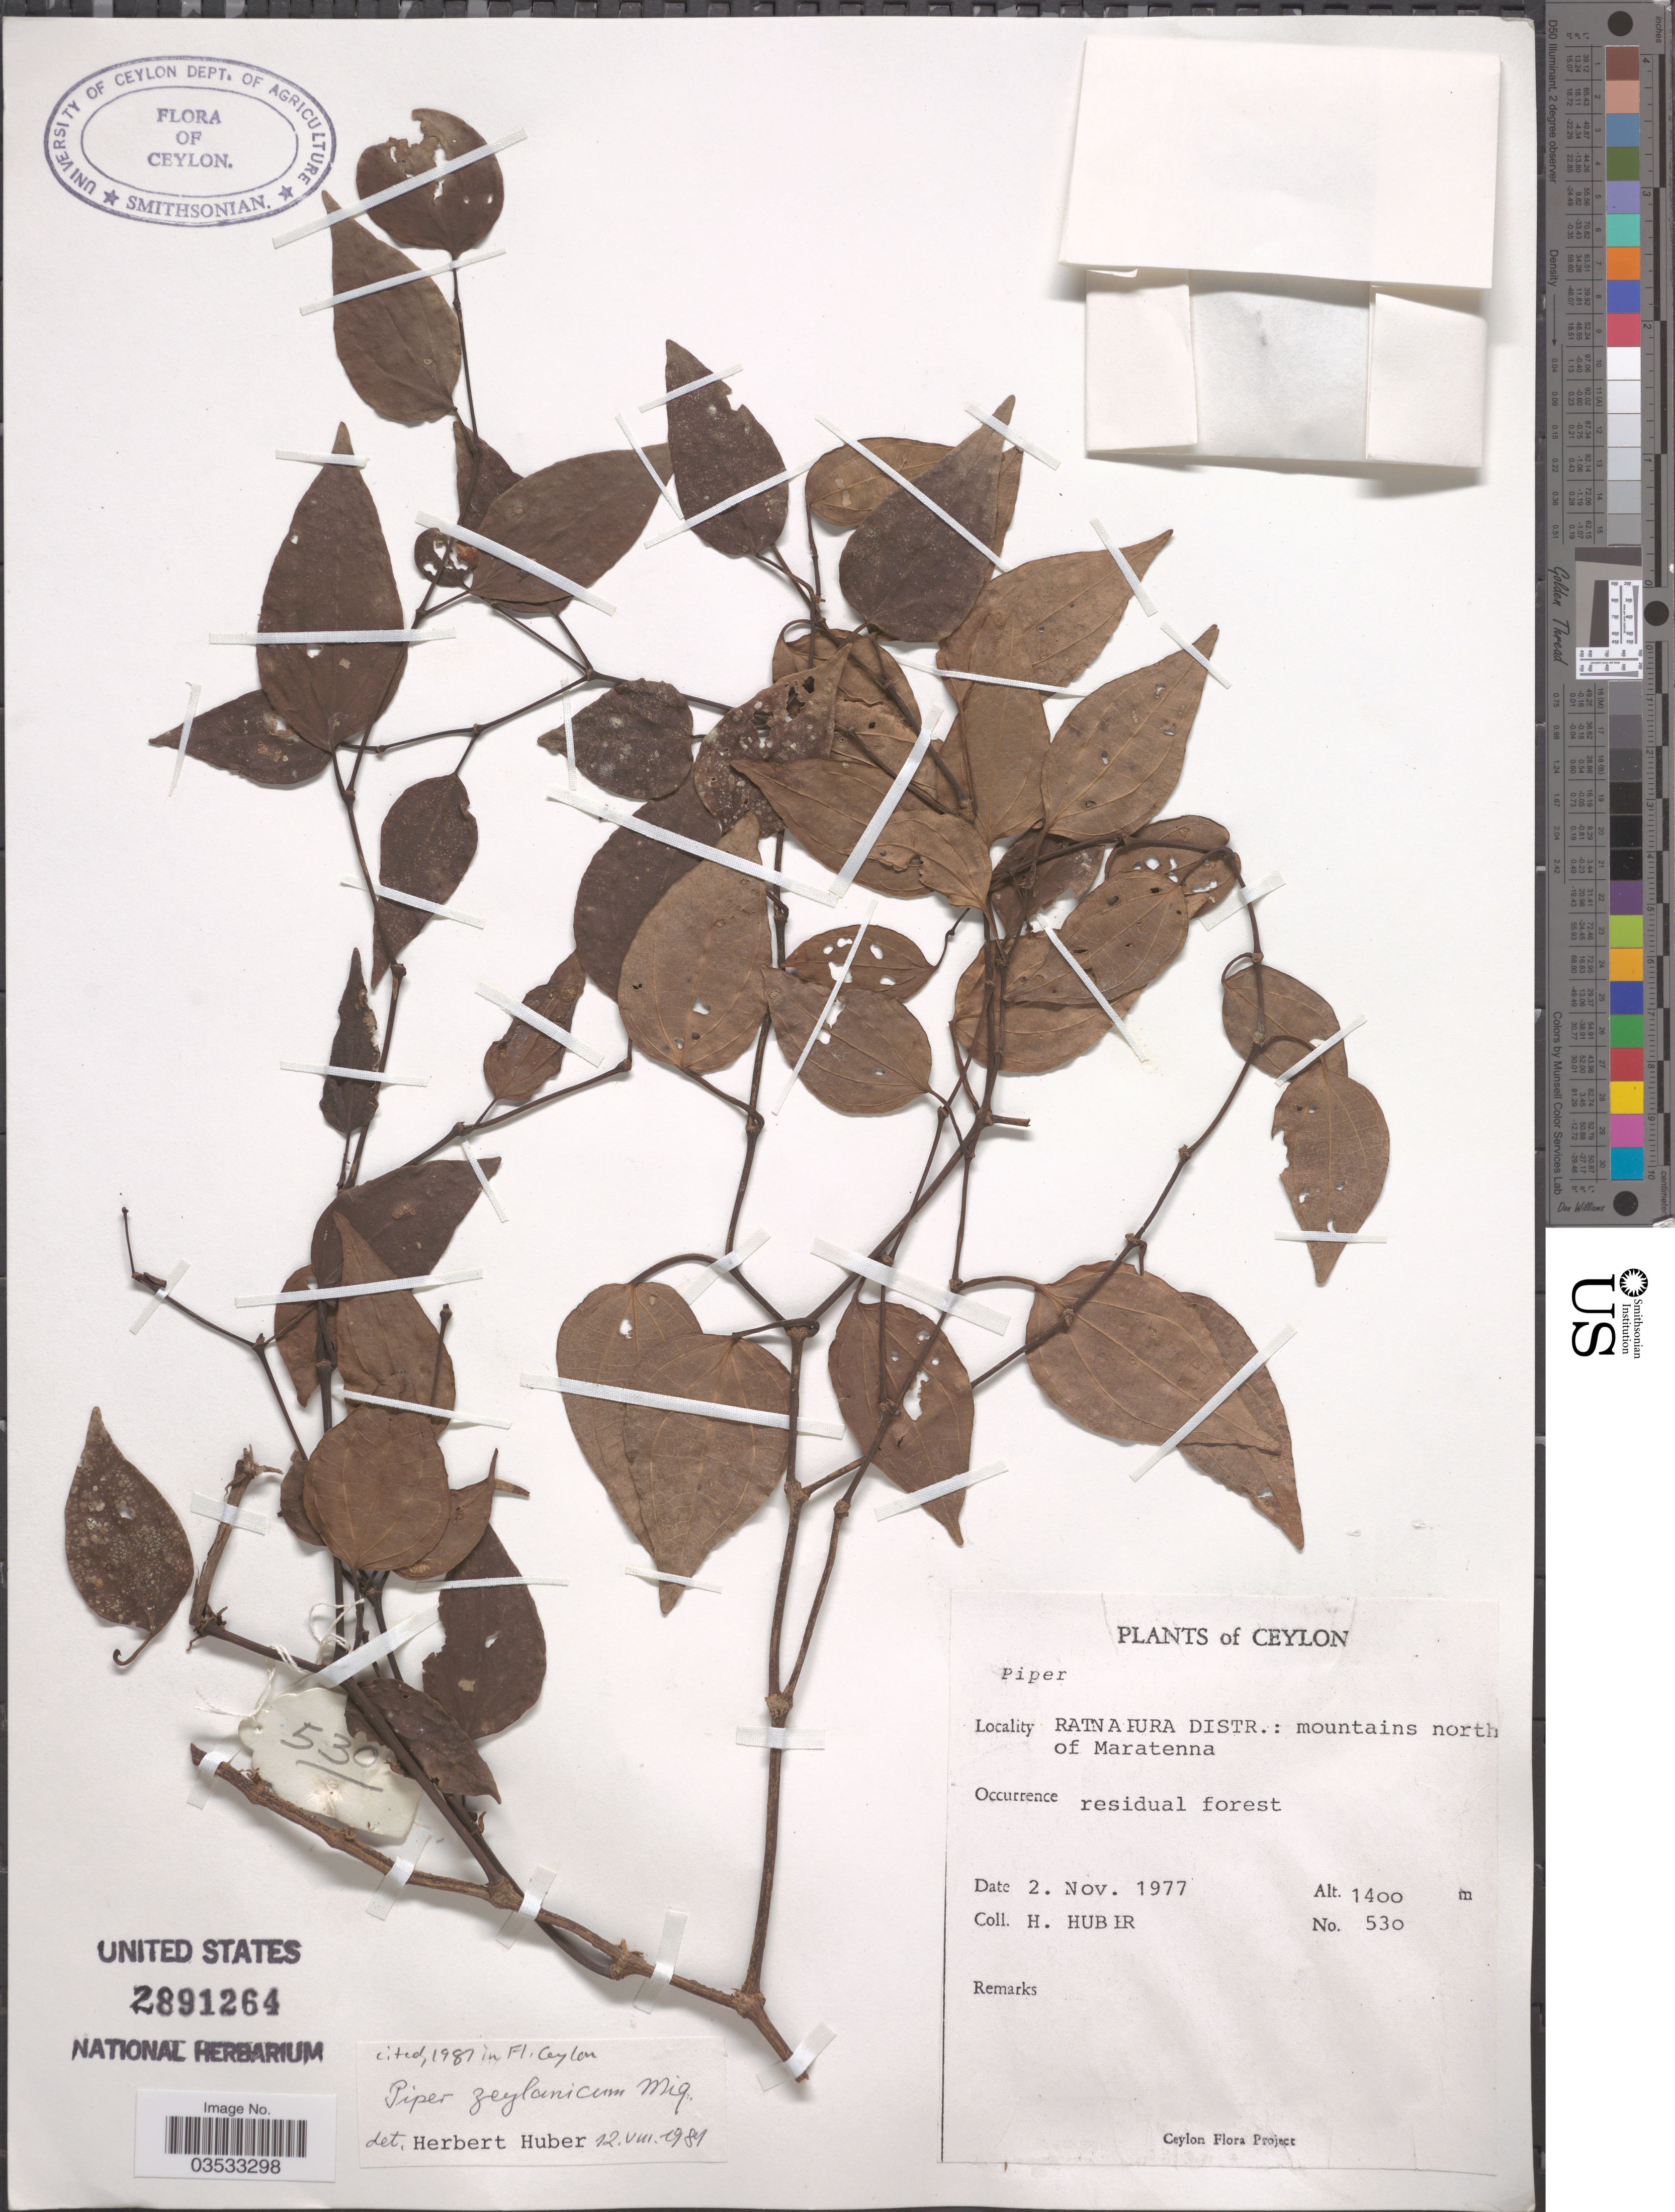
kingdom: Plantae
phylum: Tracheophyta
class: Magnoliopsida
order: Piperales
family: Piperaceae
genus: Piper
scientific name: Piper zeylanicum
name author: Miq.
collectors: H. Huber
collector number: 530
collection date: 1977-11-02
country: Sri Lanka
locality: Ceylon. ratnapura Distr.: mountains north of Maratenna.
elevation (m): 1400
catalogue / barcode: US 2891264